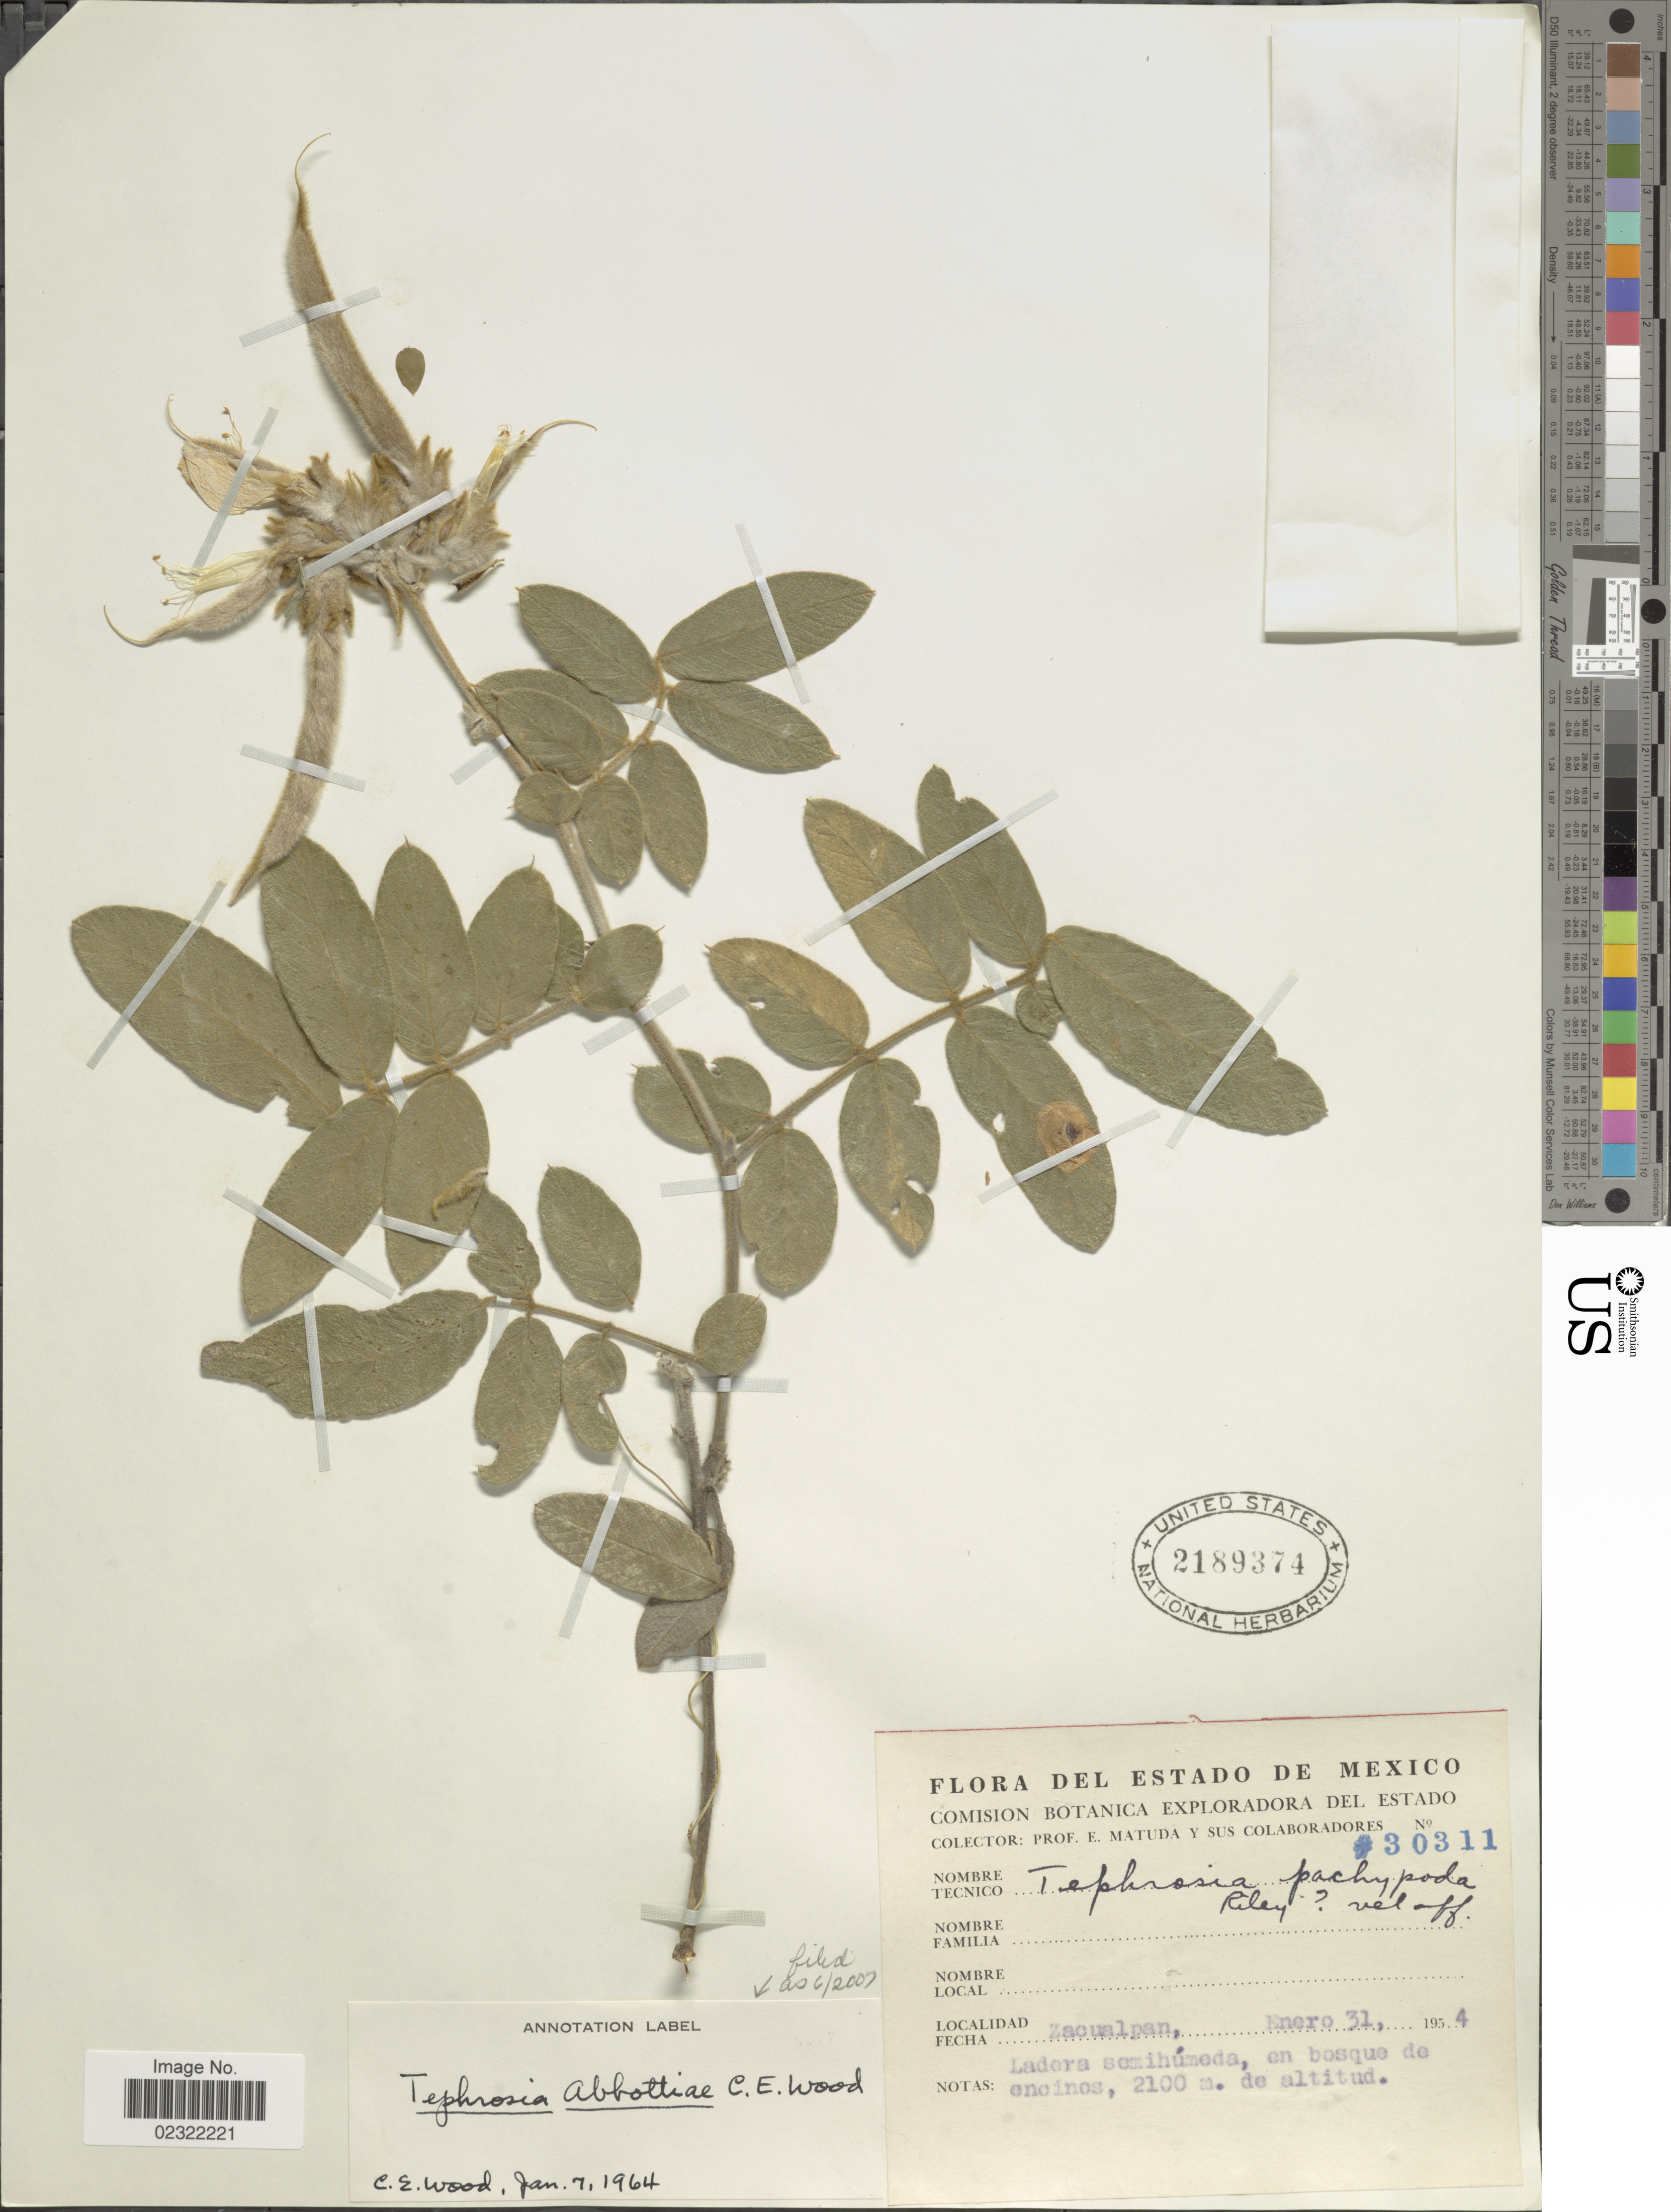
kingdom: Plantae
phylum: Tracheophyta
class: Magnoliopsida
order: Fabales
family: Fabaceae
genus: Tephrosia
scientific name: Tephrosia abbottiae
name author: C.E. Wood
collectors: E. Matuda & et al.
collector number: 30311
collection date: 1954-01-31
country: Mexico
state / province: México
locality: Estado de Mexico, Zacualpan.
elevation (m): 2100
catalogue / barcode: US 2189374